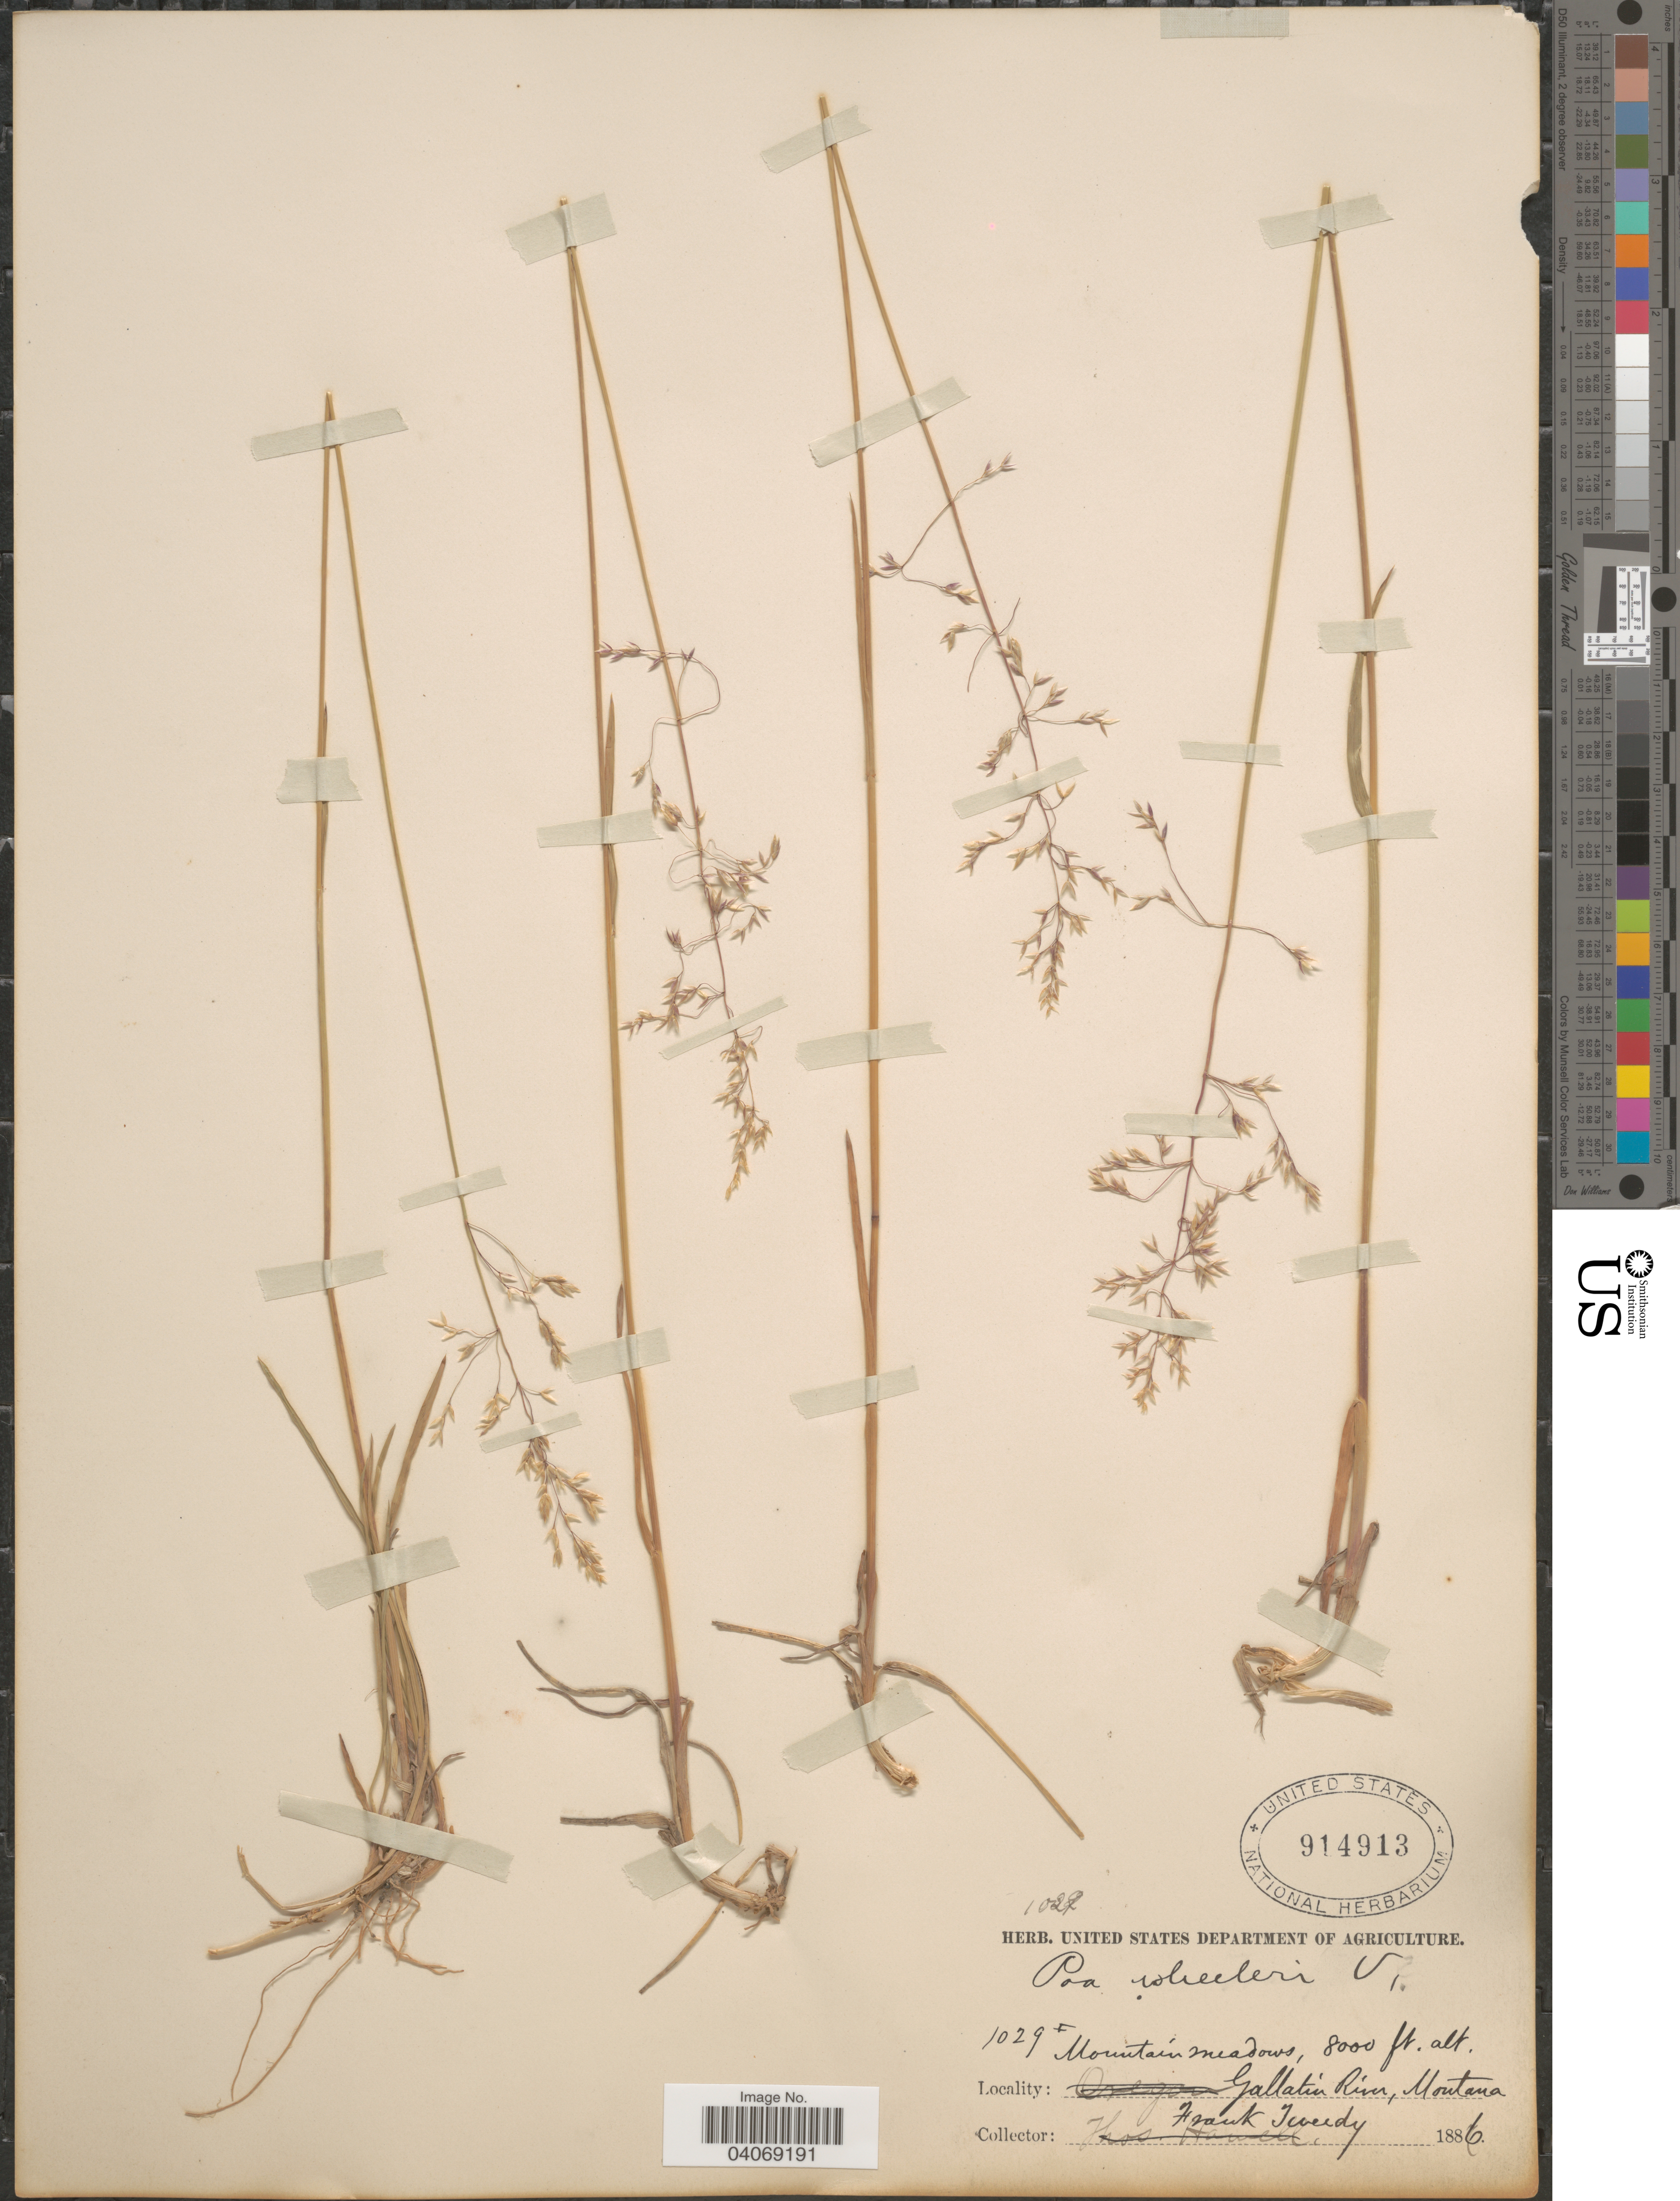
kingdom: Plantae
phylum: Tracheophyta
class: Liliopsida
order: Poales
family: Poaceae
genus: Poa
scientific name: Poa wheeleri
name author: Vasey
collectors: F. Tweedy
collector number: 1029F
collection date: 1886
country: United States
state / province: Montana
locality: Mountain meadows. Gallatin River.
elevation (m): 2438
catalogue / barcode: US 914913